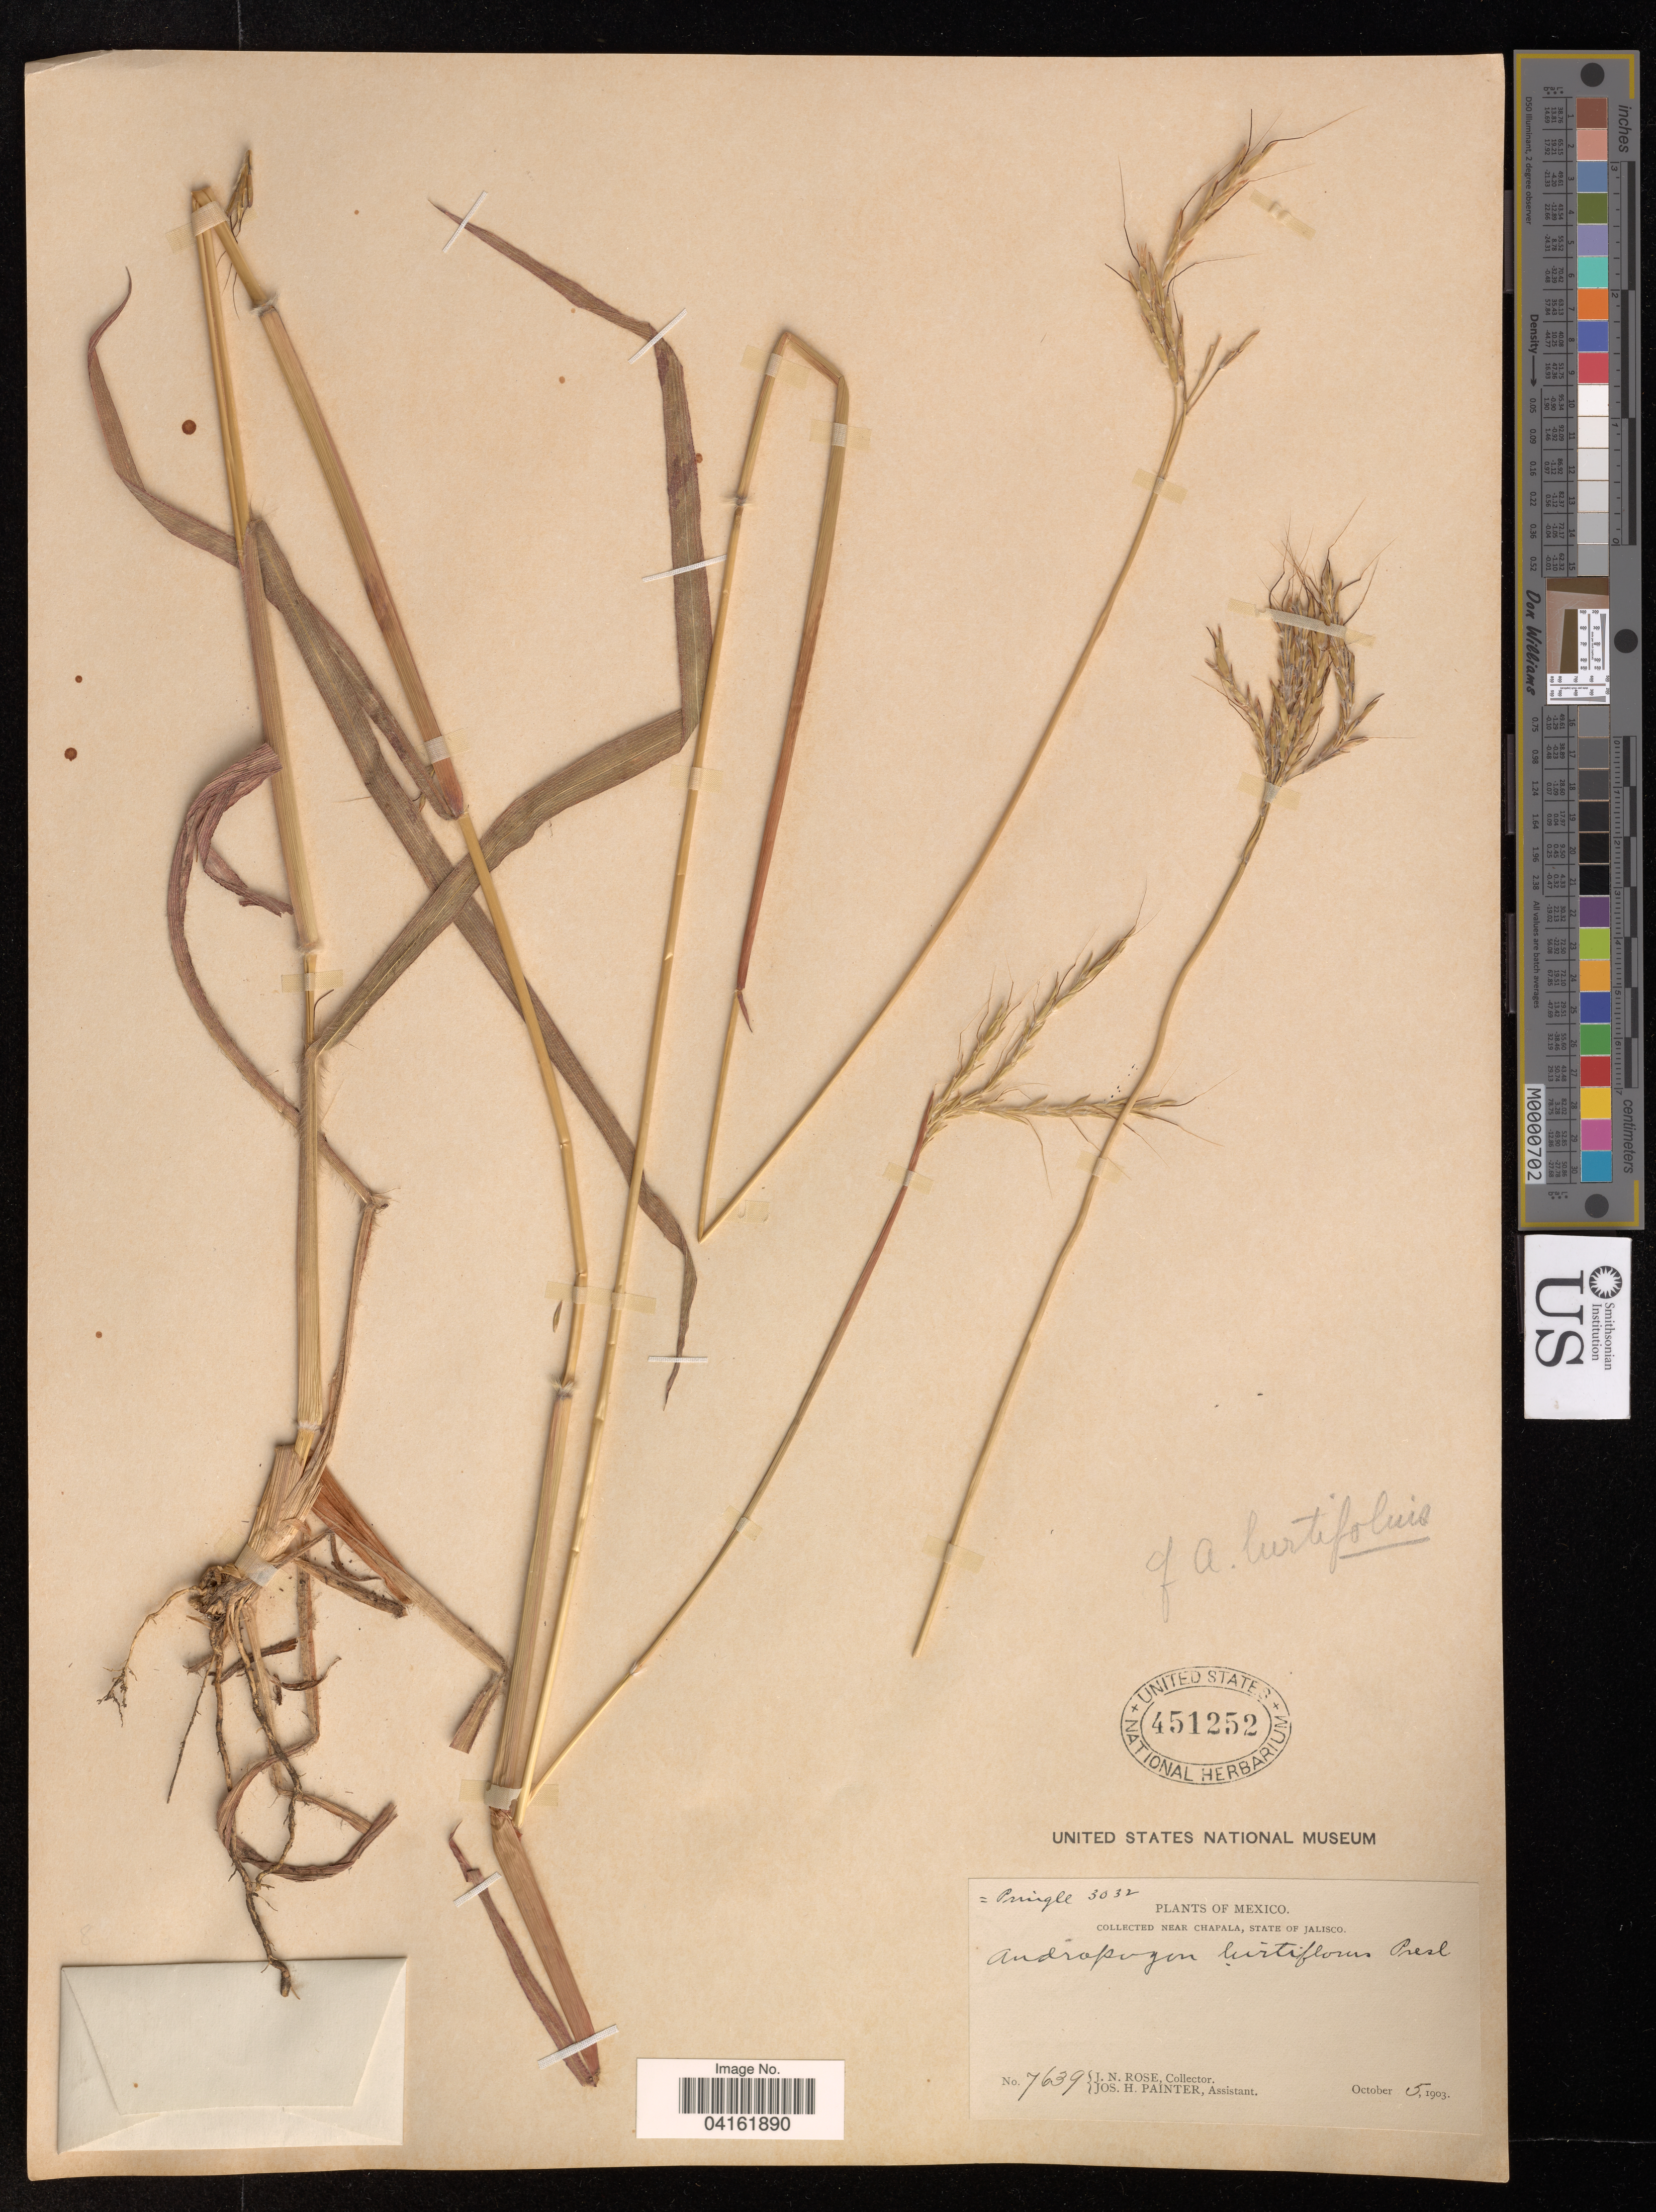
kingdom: Plantae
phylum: Tracheophyta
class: Liliopsida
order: Poales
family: Poaceae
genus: Andropogon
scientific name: Andropogon hirtiflorus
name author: (Nees) Kunth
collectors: J. N. Rose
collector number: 7639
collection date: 1903-10-05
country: Mexico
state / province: Jalisco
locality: Near Chapala.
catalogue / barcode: US 451252